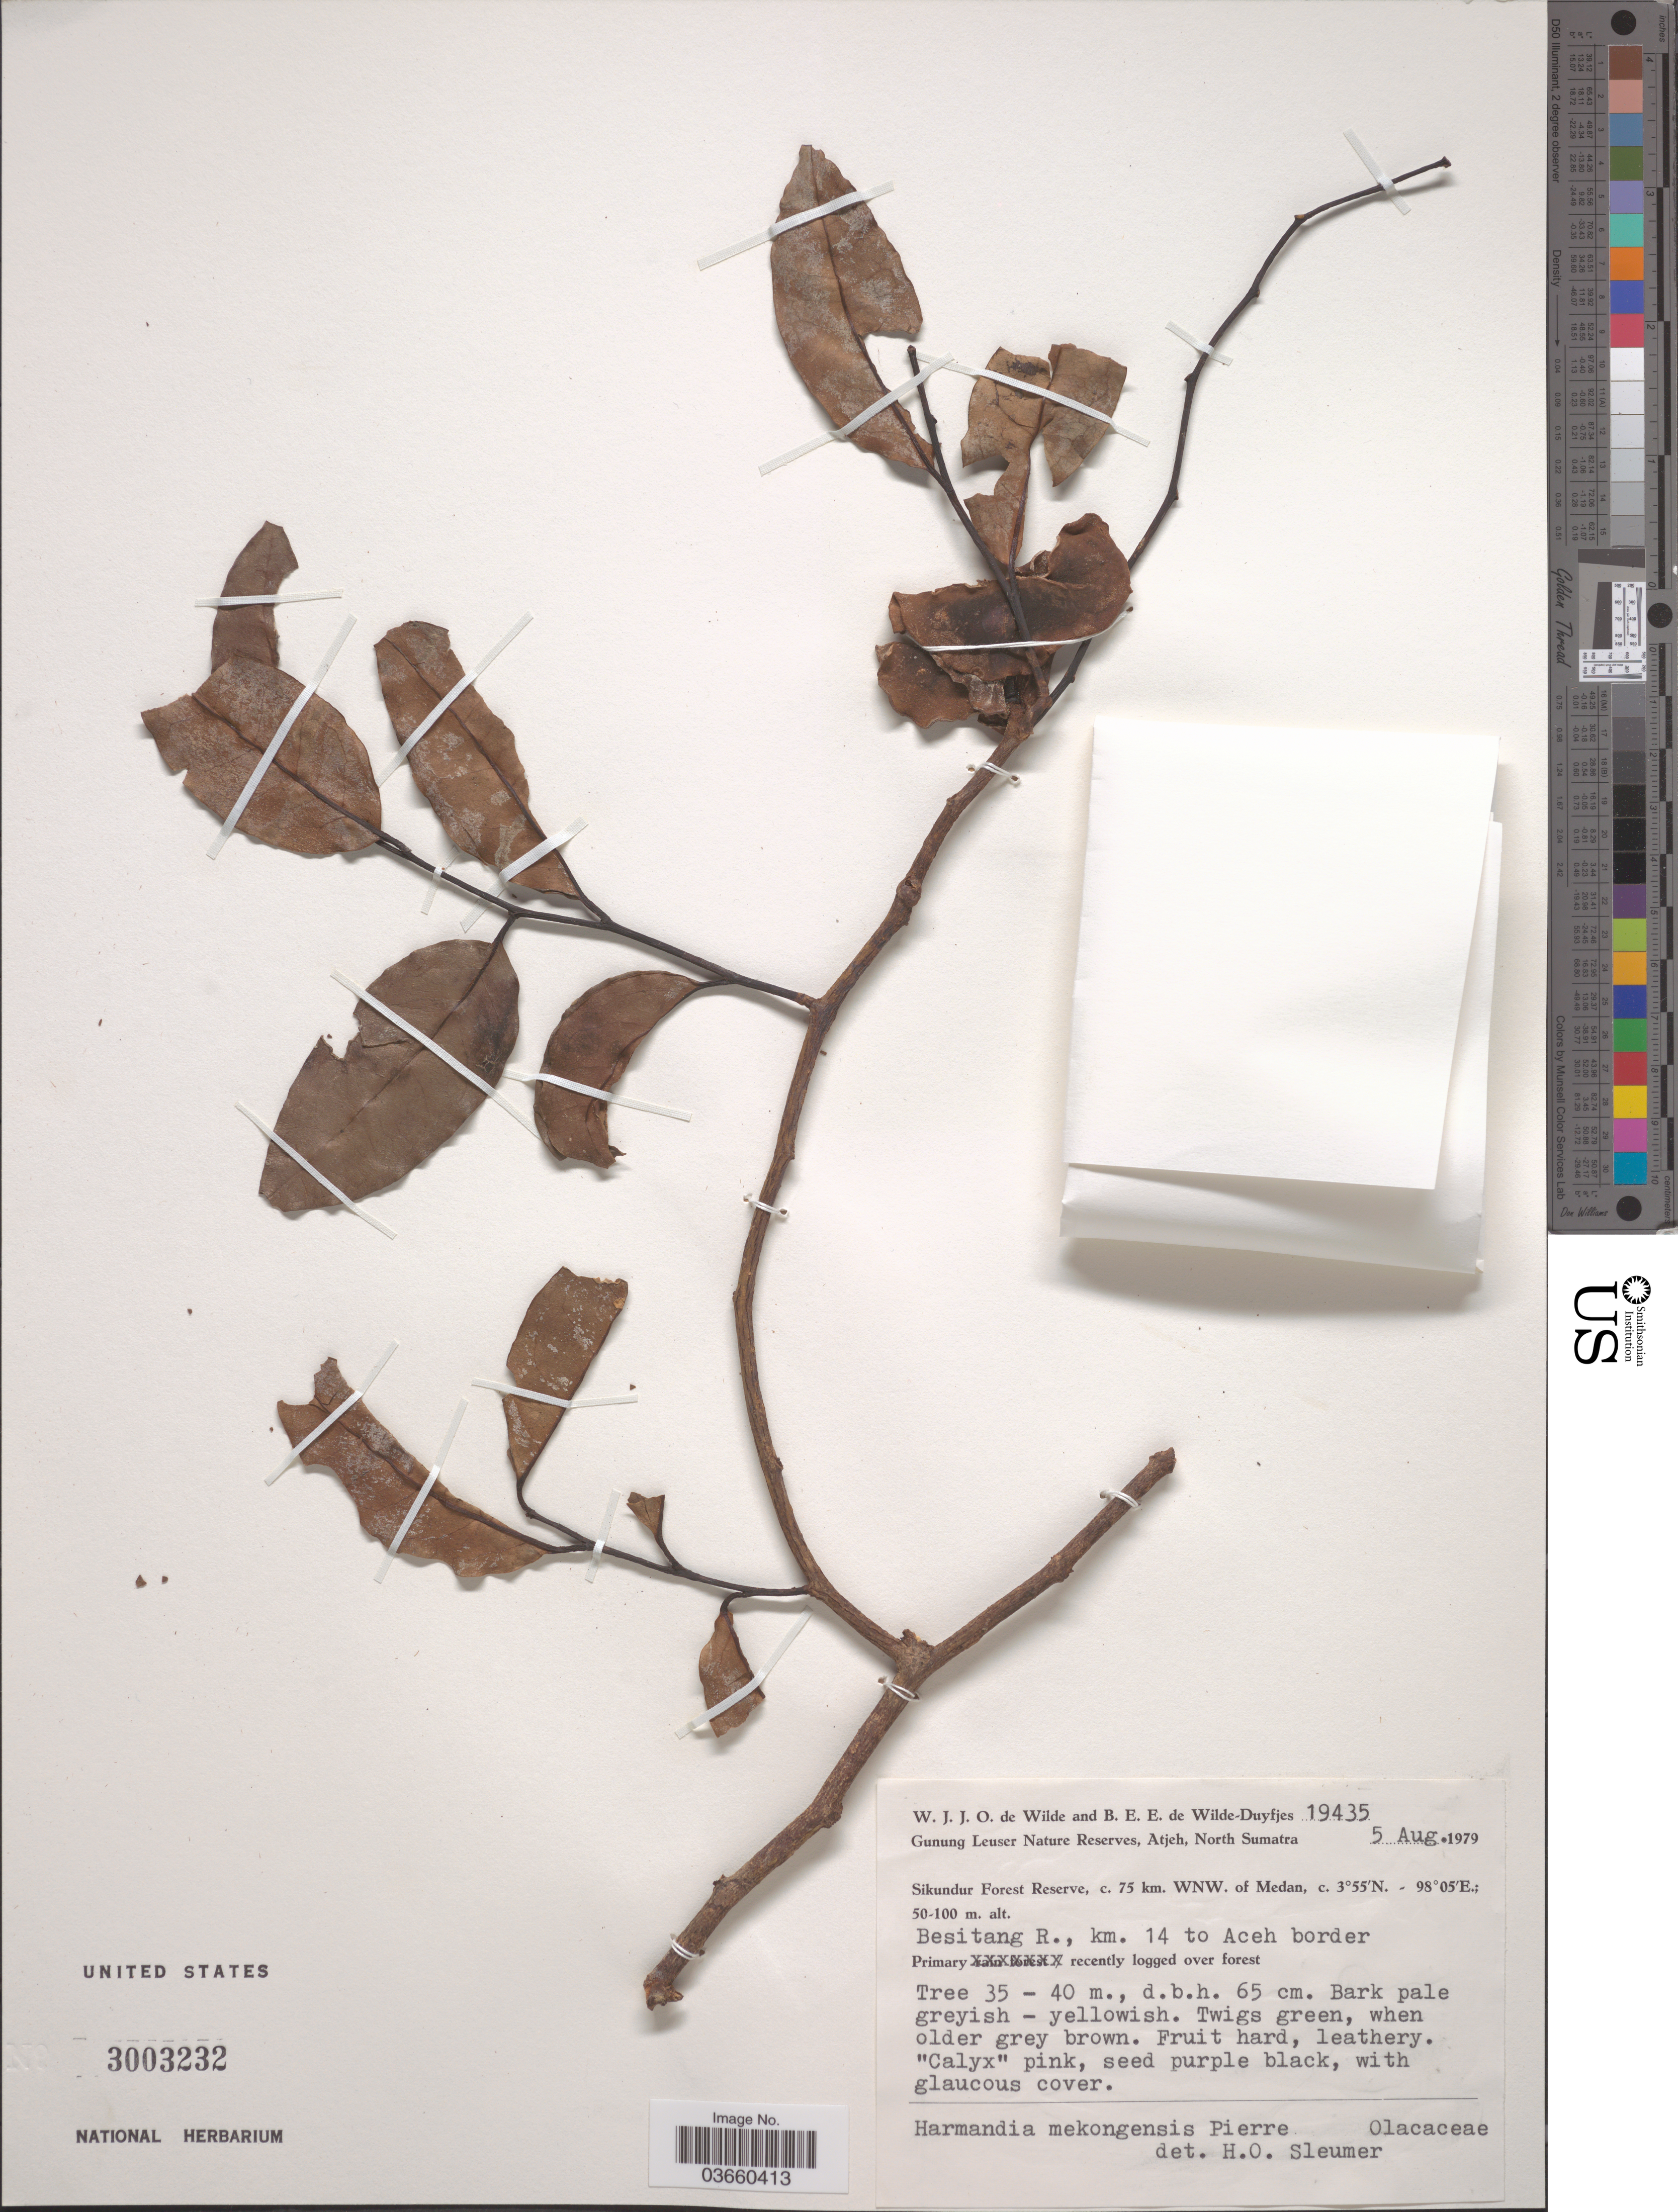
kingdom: Plantae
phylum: Tracheophyta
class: Magnoliopsida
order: Santalales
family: Aptandraceae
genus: Harmandia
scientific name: Harmandia mekongensis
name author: Baill.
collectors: W. J. de Wilde & B. E. de Wilde-Duyfjes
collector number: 19435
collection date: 1979-08-05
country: Indonesia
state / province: Sumatra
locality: Gunung Leaser Nature Reserves, Atjeh, North Sumatra. Sikundur Forest Reserve, c. 75 km. WNW. of Medan. Besitang R., km. 14 to Aceh border.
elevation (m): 50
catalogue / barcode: US 3003232